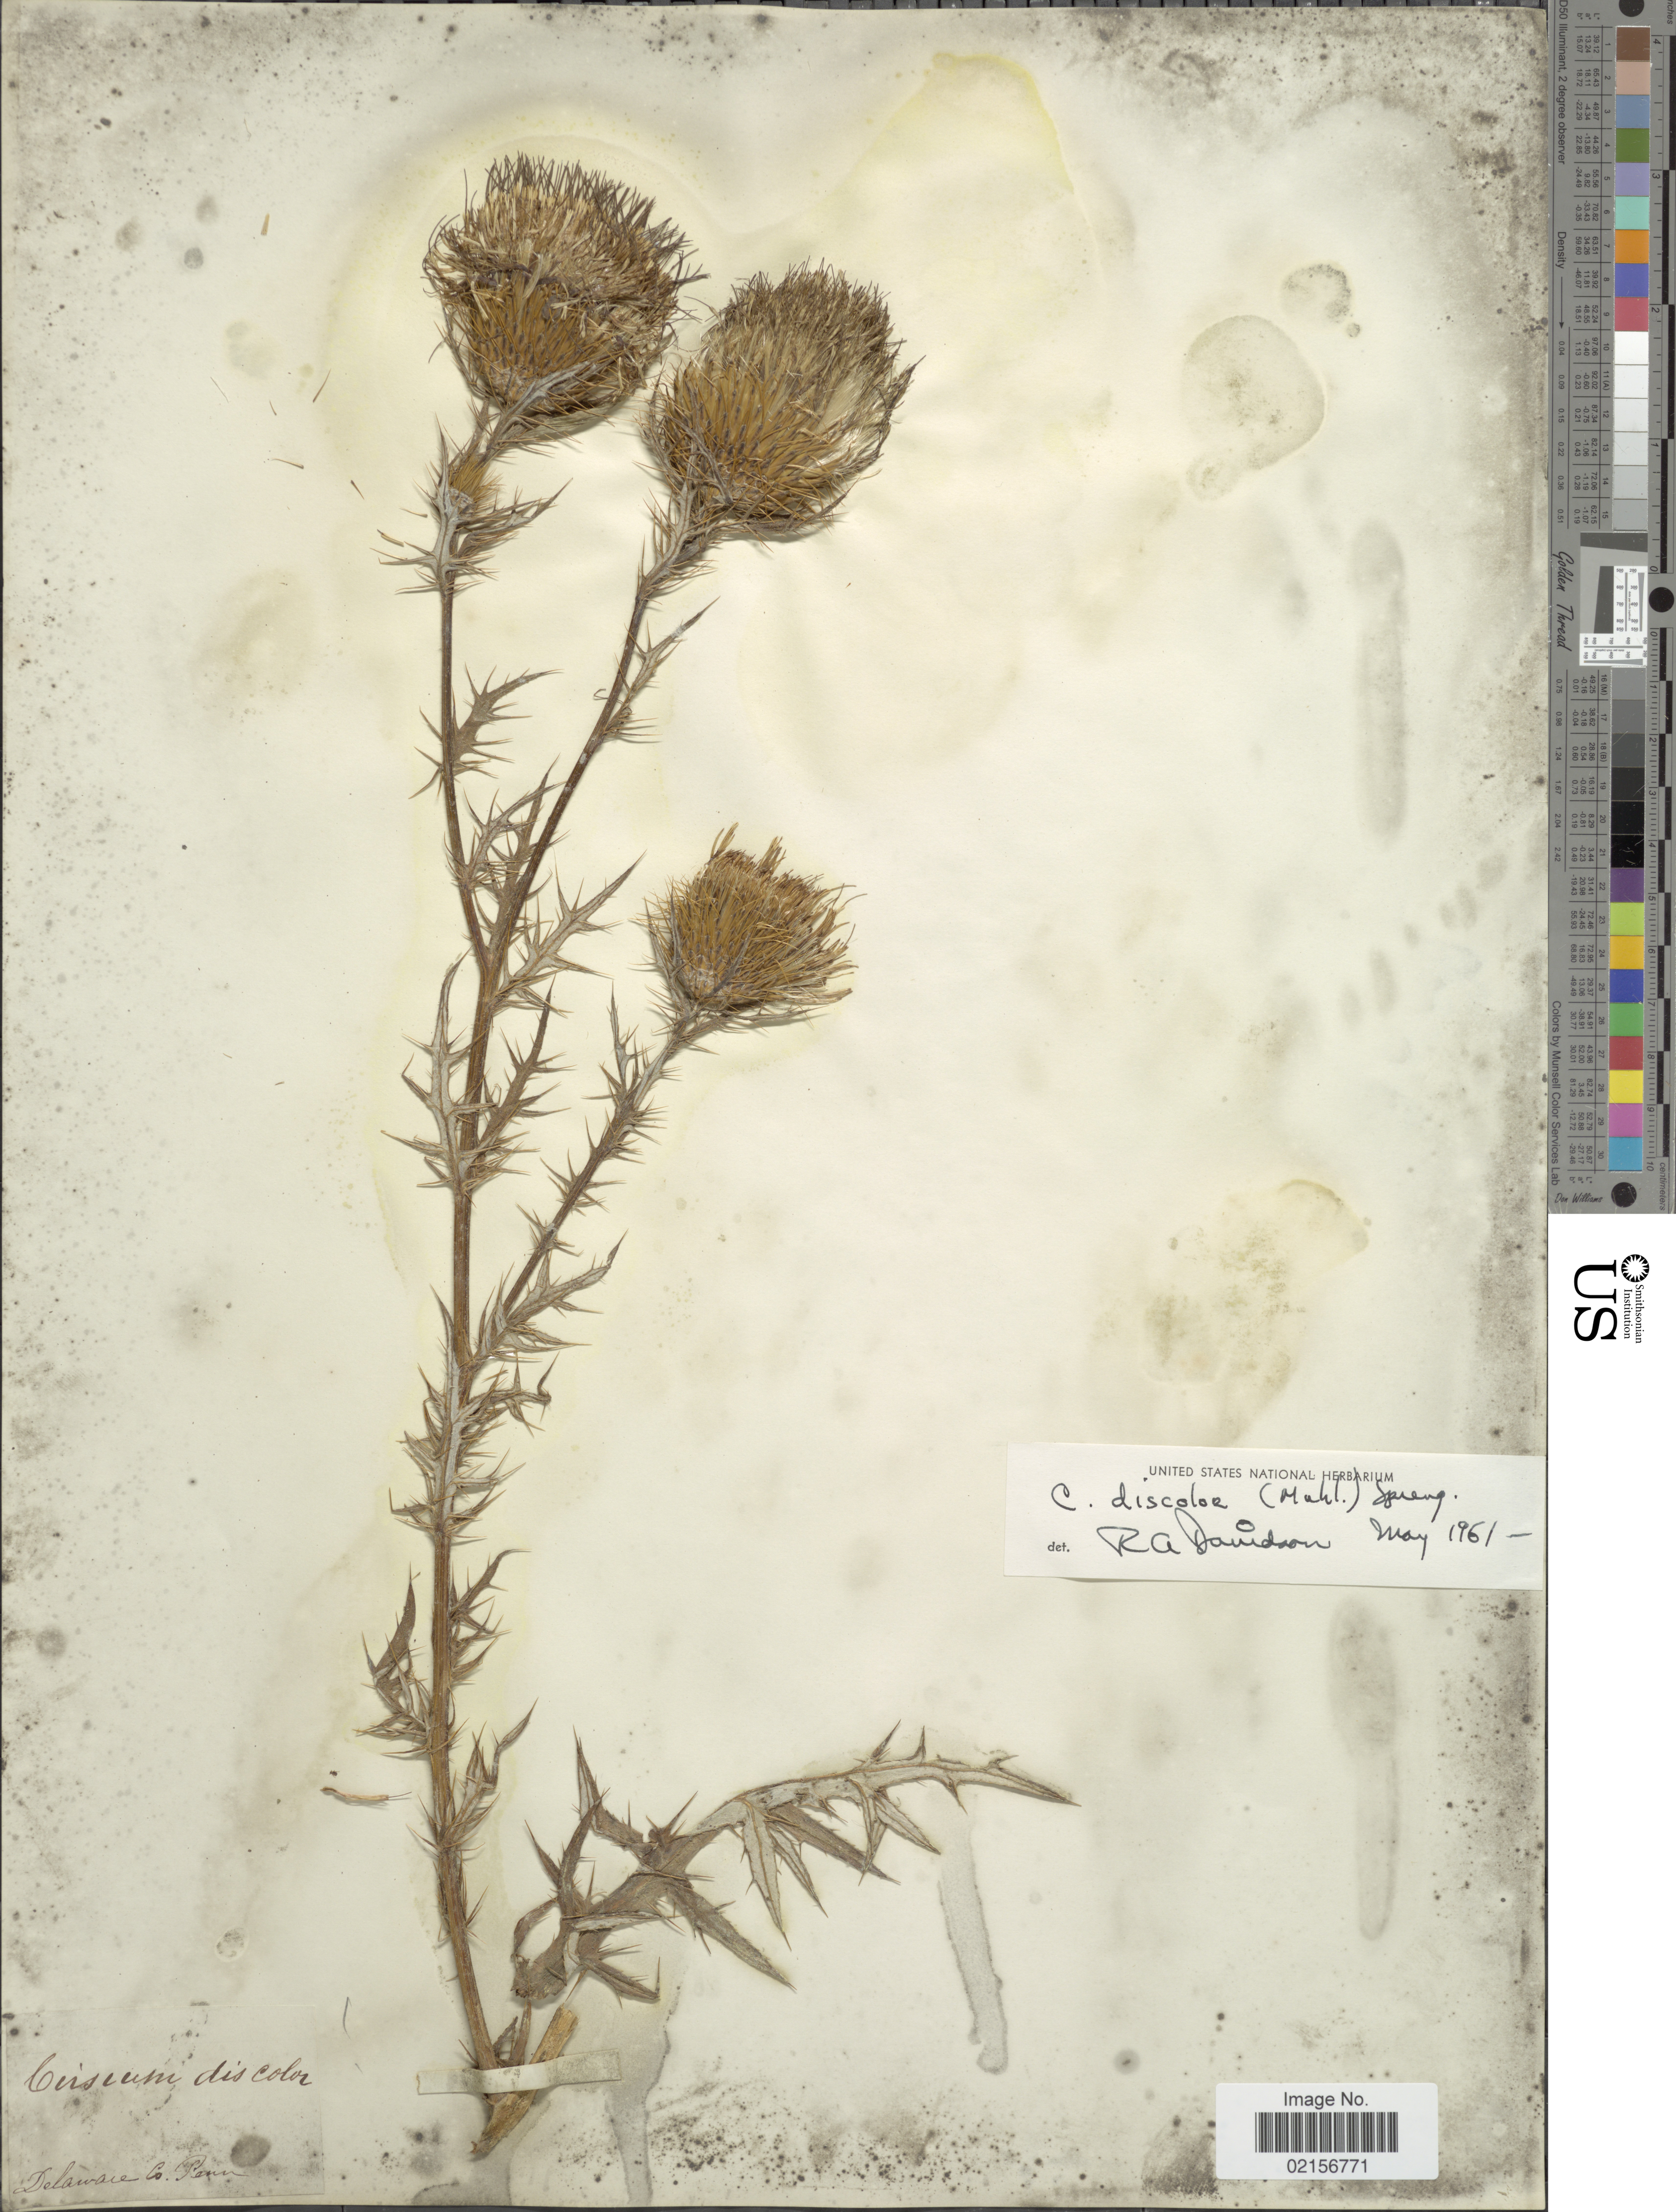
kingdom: Plantae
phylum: Tracheophyta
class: Magnoliopsida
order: Asterales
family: Asteraceae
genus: Cirsium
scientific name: Cirsium discolor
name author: (Muhl. ex Willd.) Spreng.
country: United States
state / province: Pennsylvania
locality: Delaware Co.